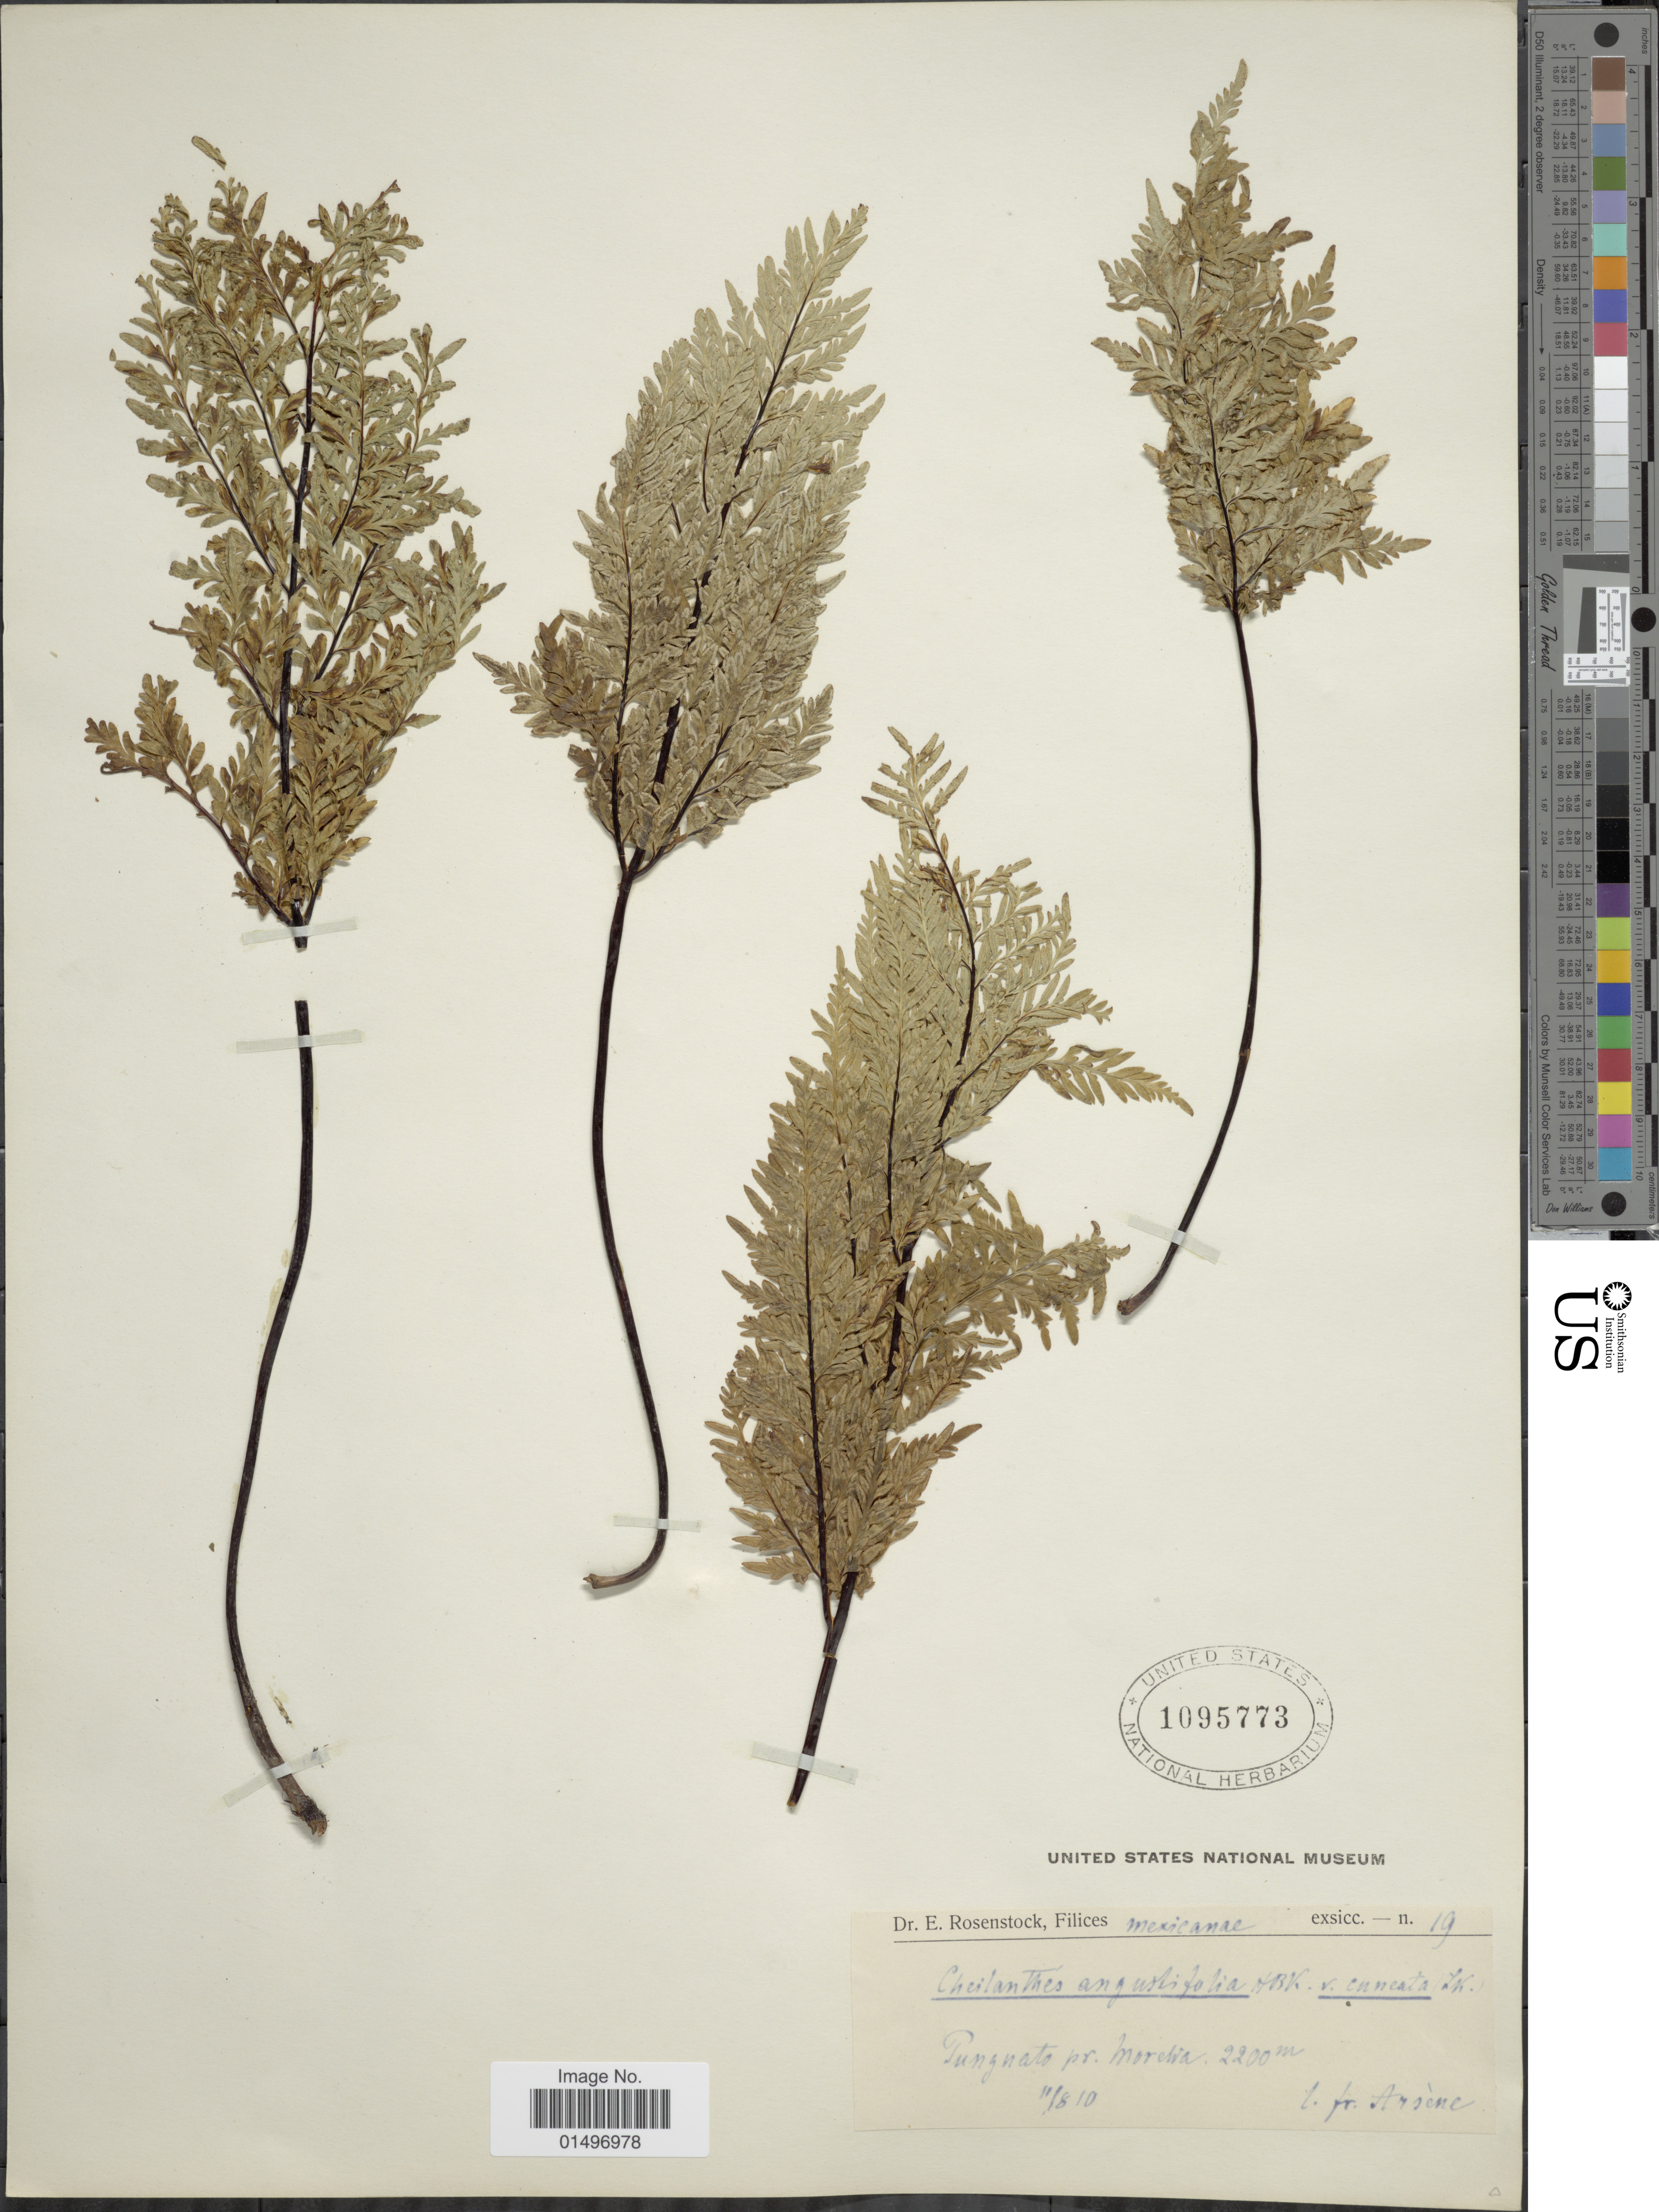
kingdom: Plantae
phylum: Tracheophyta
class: Polypodiopsida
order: Polypodiales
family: Pteridaceae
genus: Gaga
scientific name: Gaga chaerophylla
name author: (Mart. & Ikonn.-Gal.) Fay W. Li & Windham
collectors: Bro. G. Arsène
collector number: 19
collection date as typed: Transcribed d/m/y: 11/8/10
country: Mexico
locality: Morelia.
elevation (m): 2200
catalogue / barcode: US 1095773